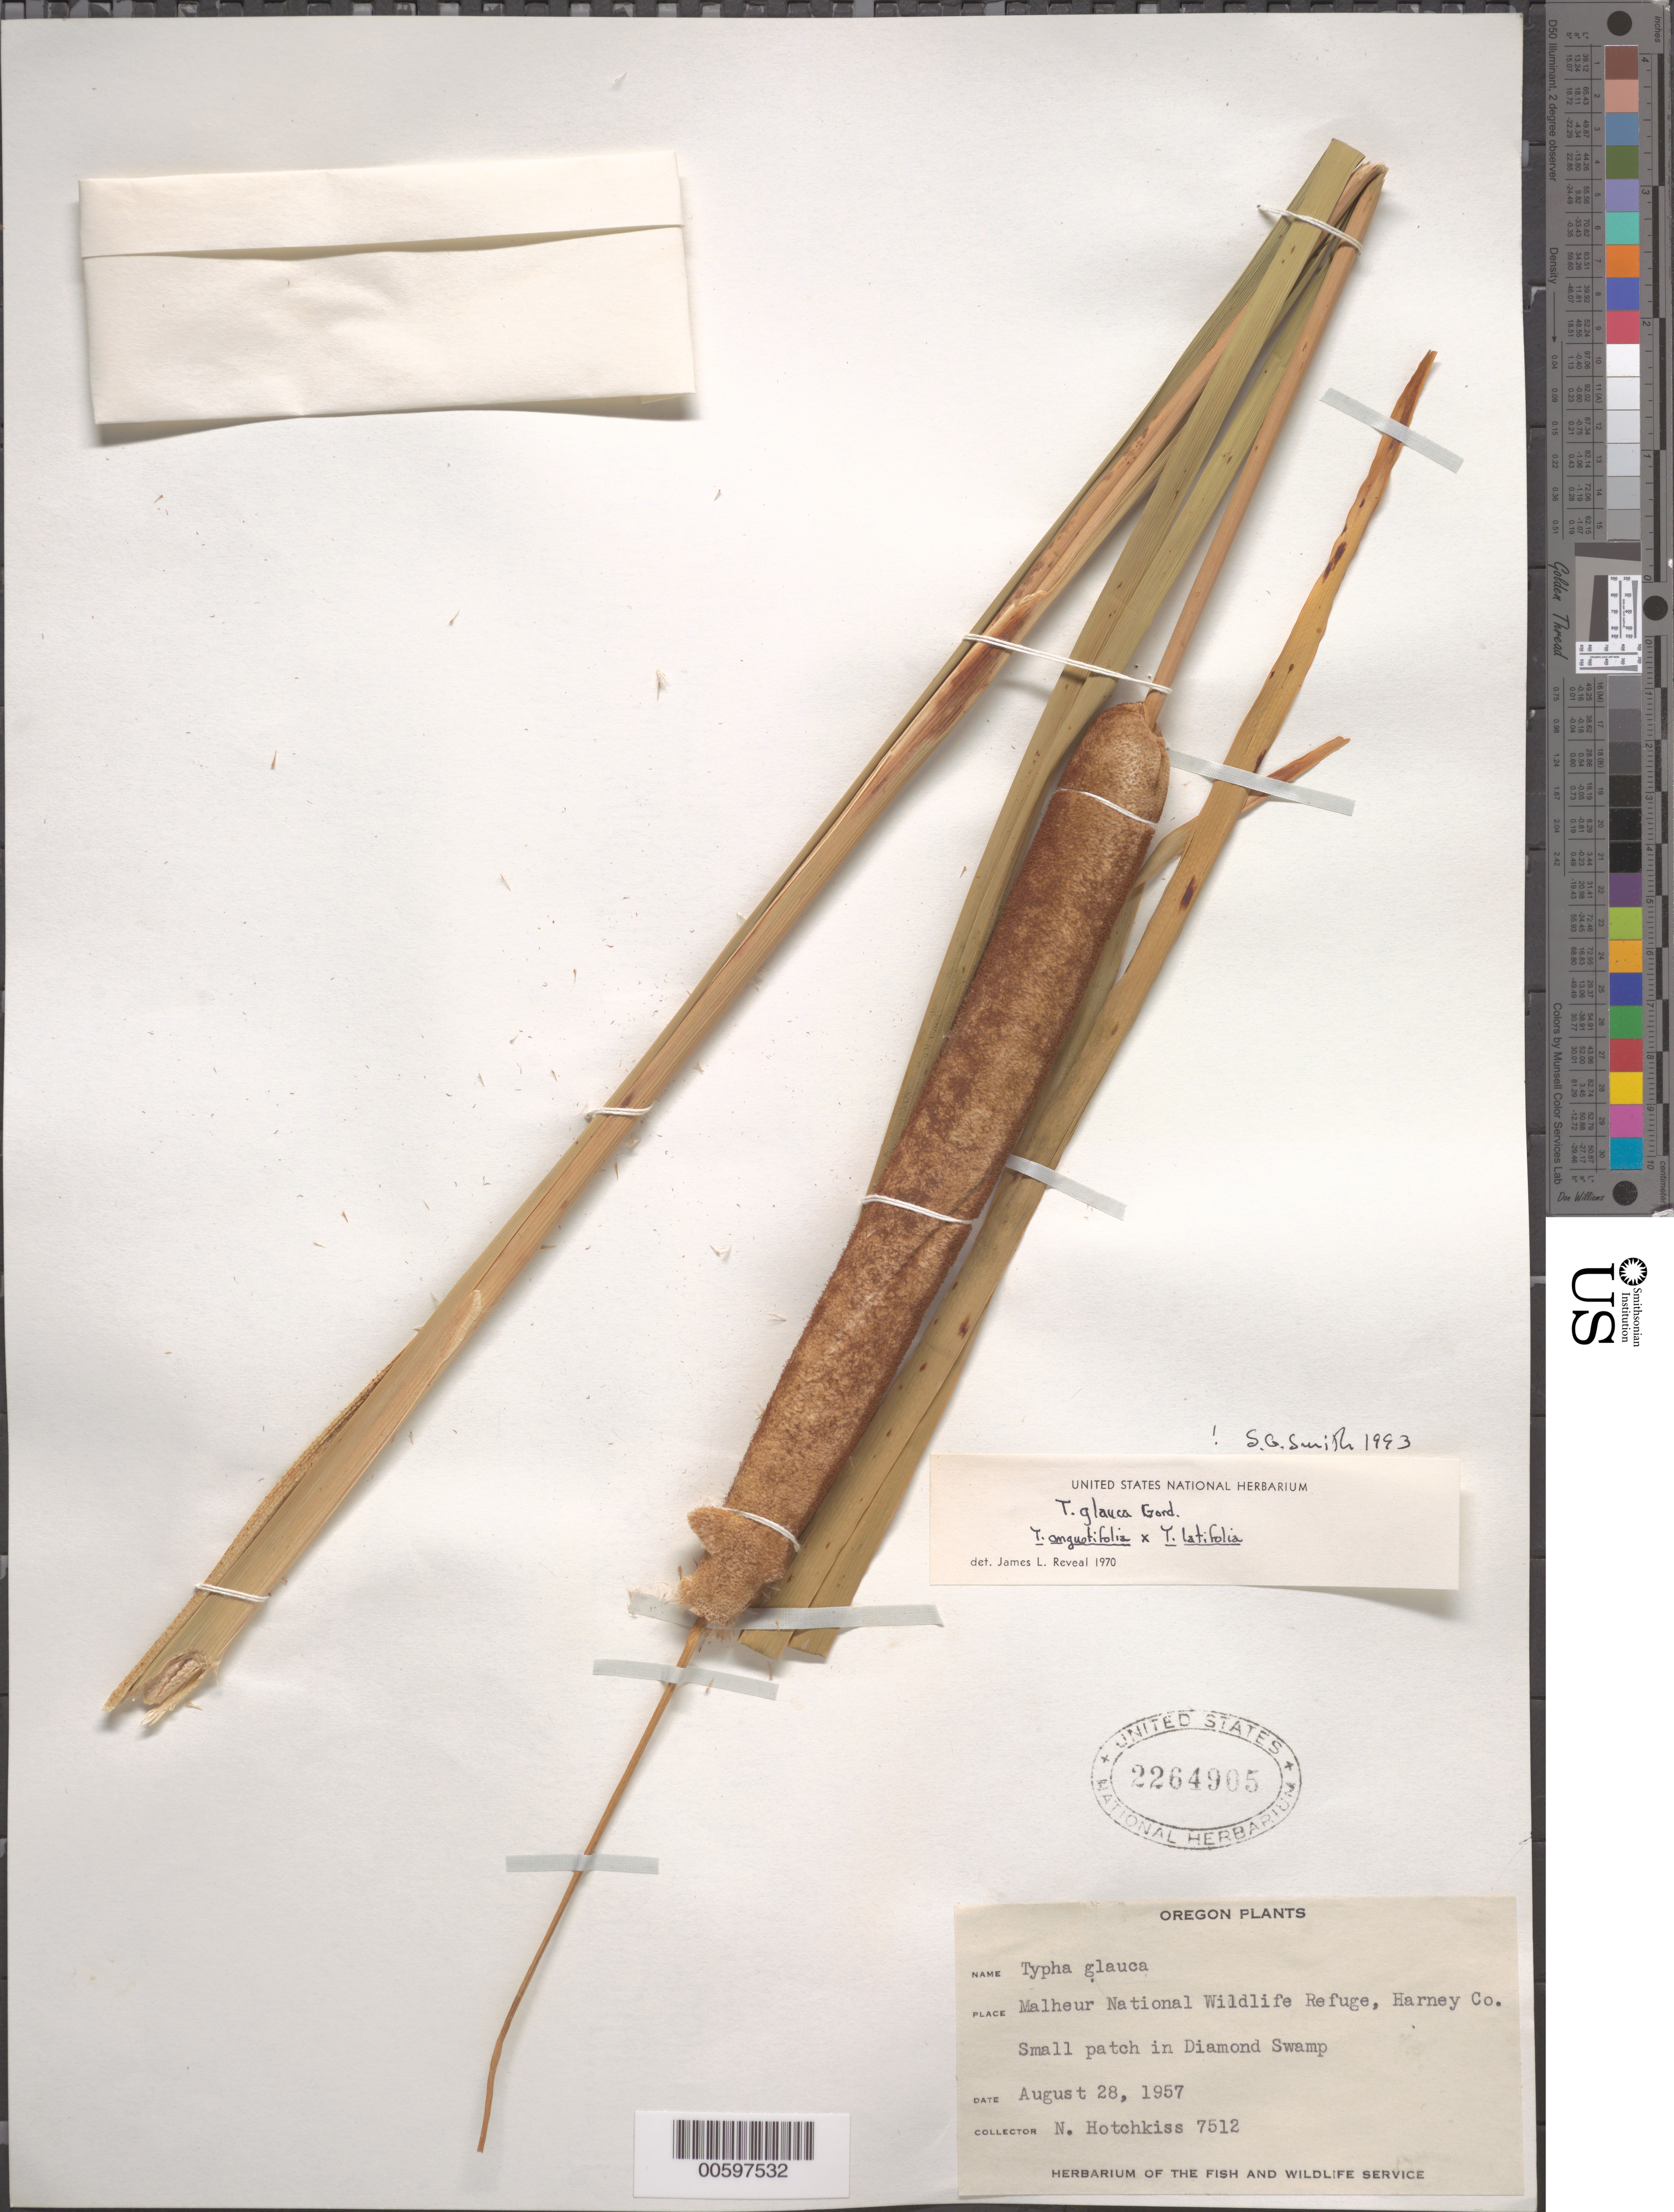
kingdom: Plantae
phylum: Tracheophyta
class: Liliopsida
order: Poales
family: Typhaceae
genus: Typha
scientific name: Typha glauca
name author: Godr.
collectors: N. Hotchkiss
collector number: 7512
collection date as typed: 28 Aug 1957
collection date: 1957-08-28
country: United States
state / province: Oregon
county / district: Harney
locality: Malheur National Wildlife Refuge, In Diamond Swamp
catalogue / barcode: US 2264905